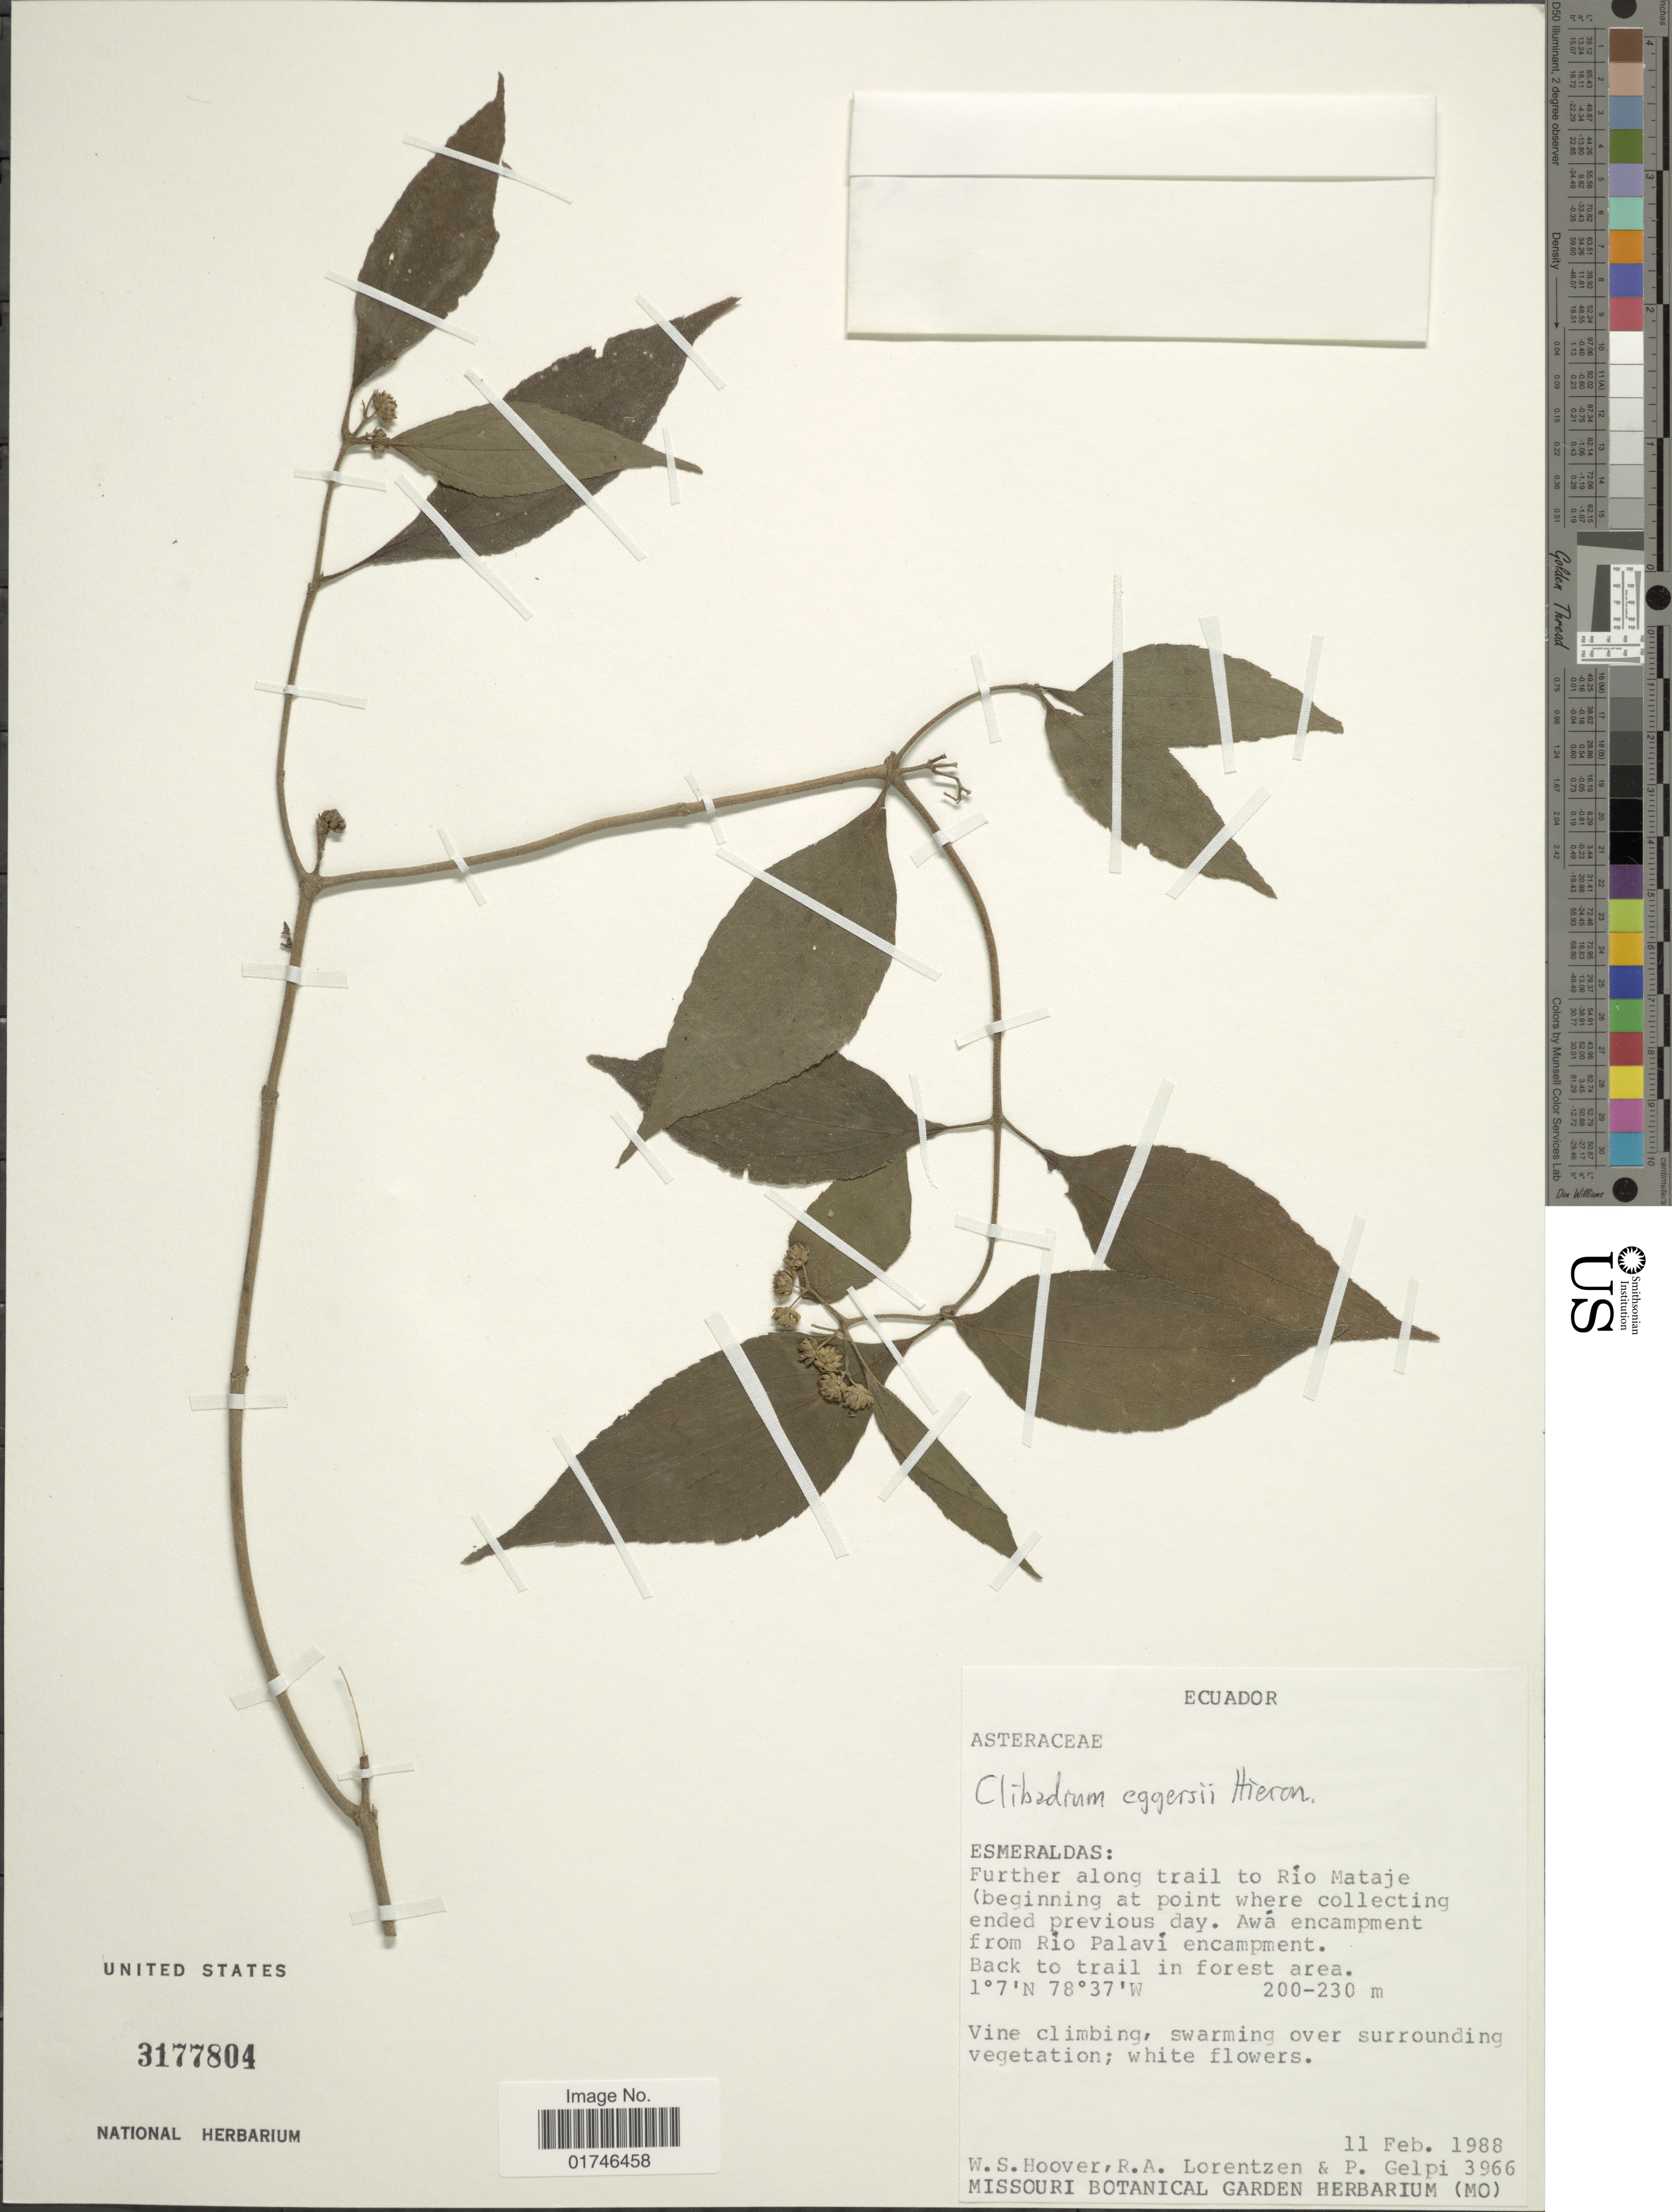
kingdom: Plantae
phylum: Tracheophyta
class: Magnoliopsida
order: Asterales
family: Asteraceae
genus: Clibadium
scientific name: Clibadium eggersii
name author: Hieron.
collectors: W. S. Hoover, R. Lorentzen & P. Gelpi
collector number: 3966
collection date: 1988-02-11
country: Ecuador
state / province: Esmeraldas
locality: Esmeraldas: Further along trail to Rio Mataje (beginning at point where collecting ended previous day. Awa encampment from Rio Palavi encampment. Back to trail in forest area.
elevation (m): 200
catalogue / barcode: US 3177804